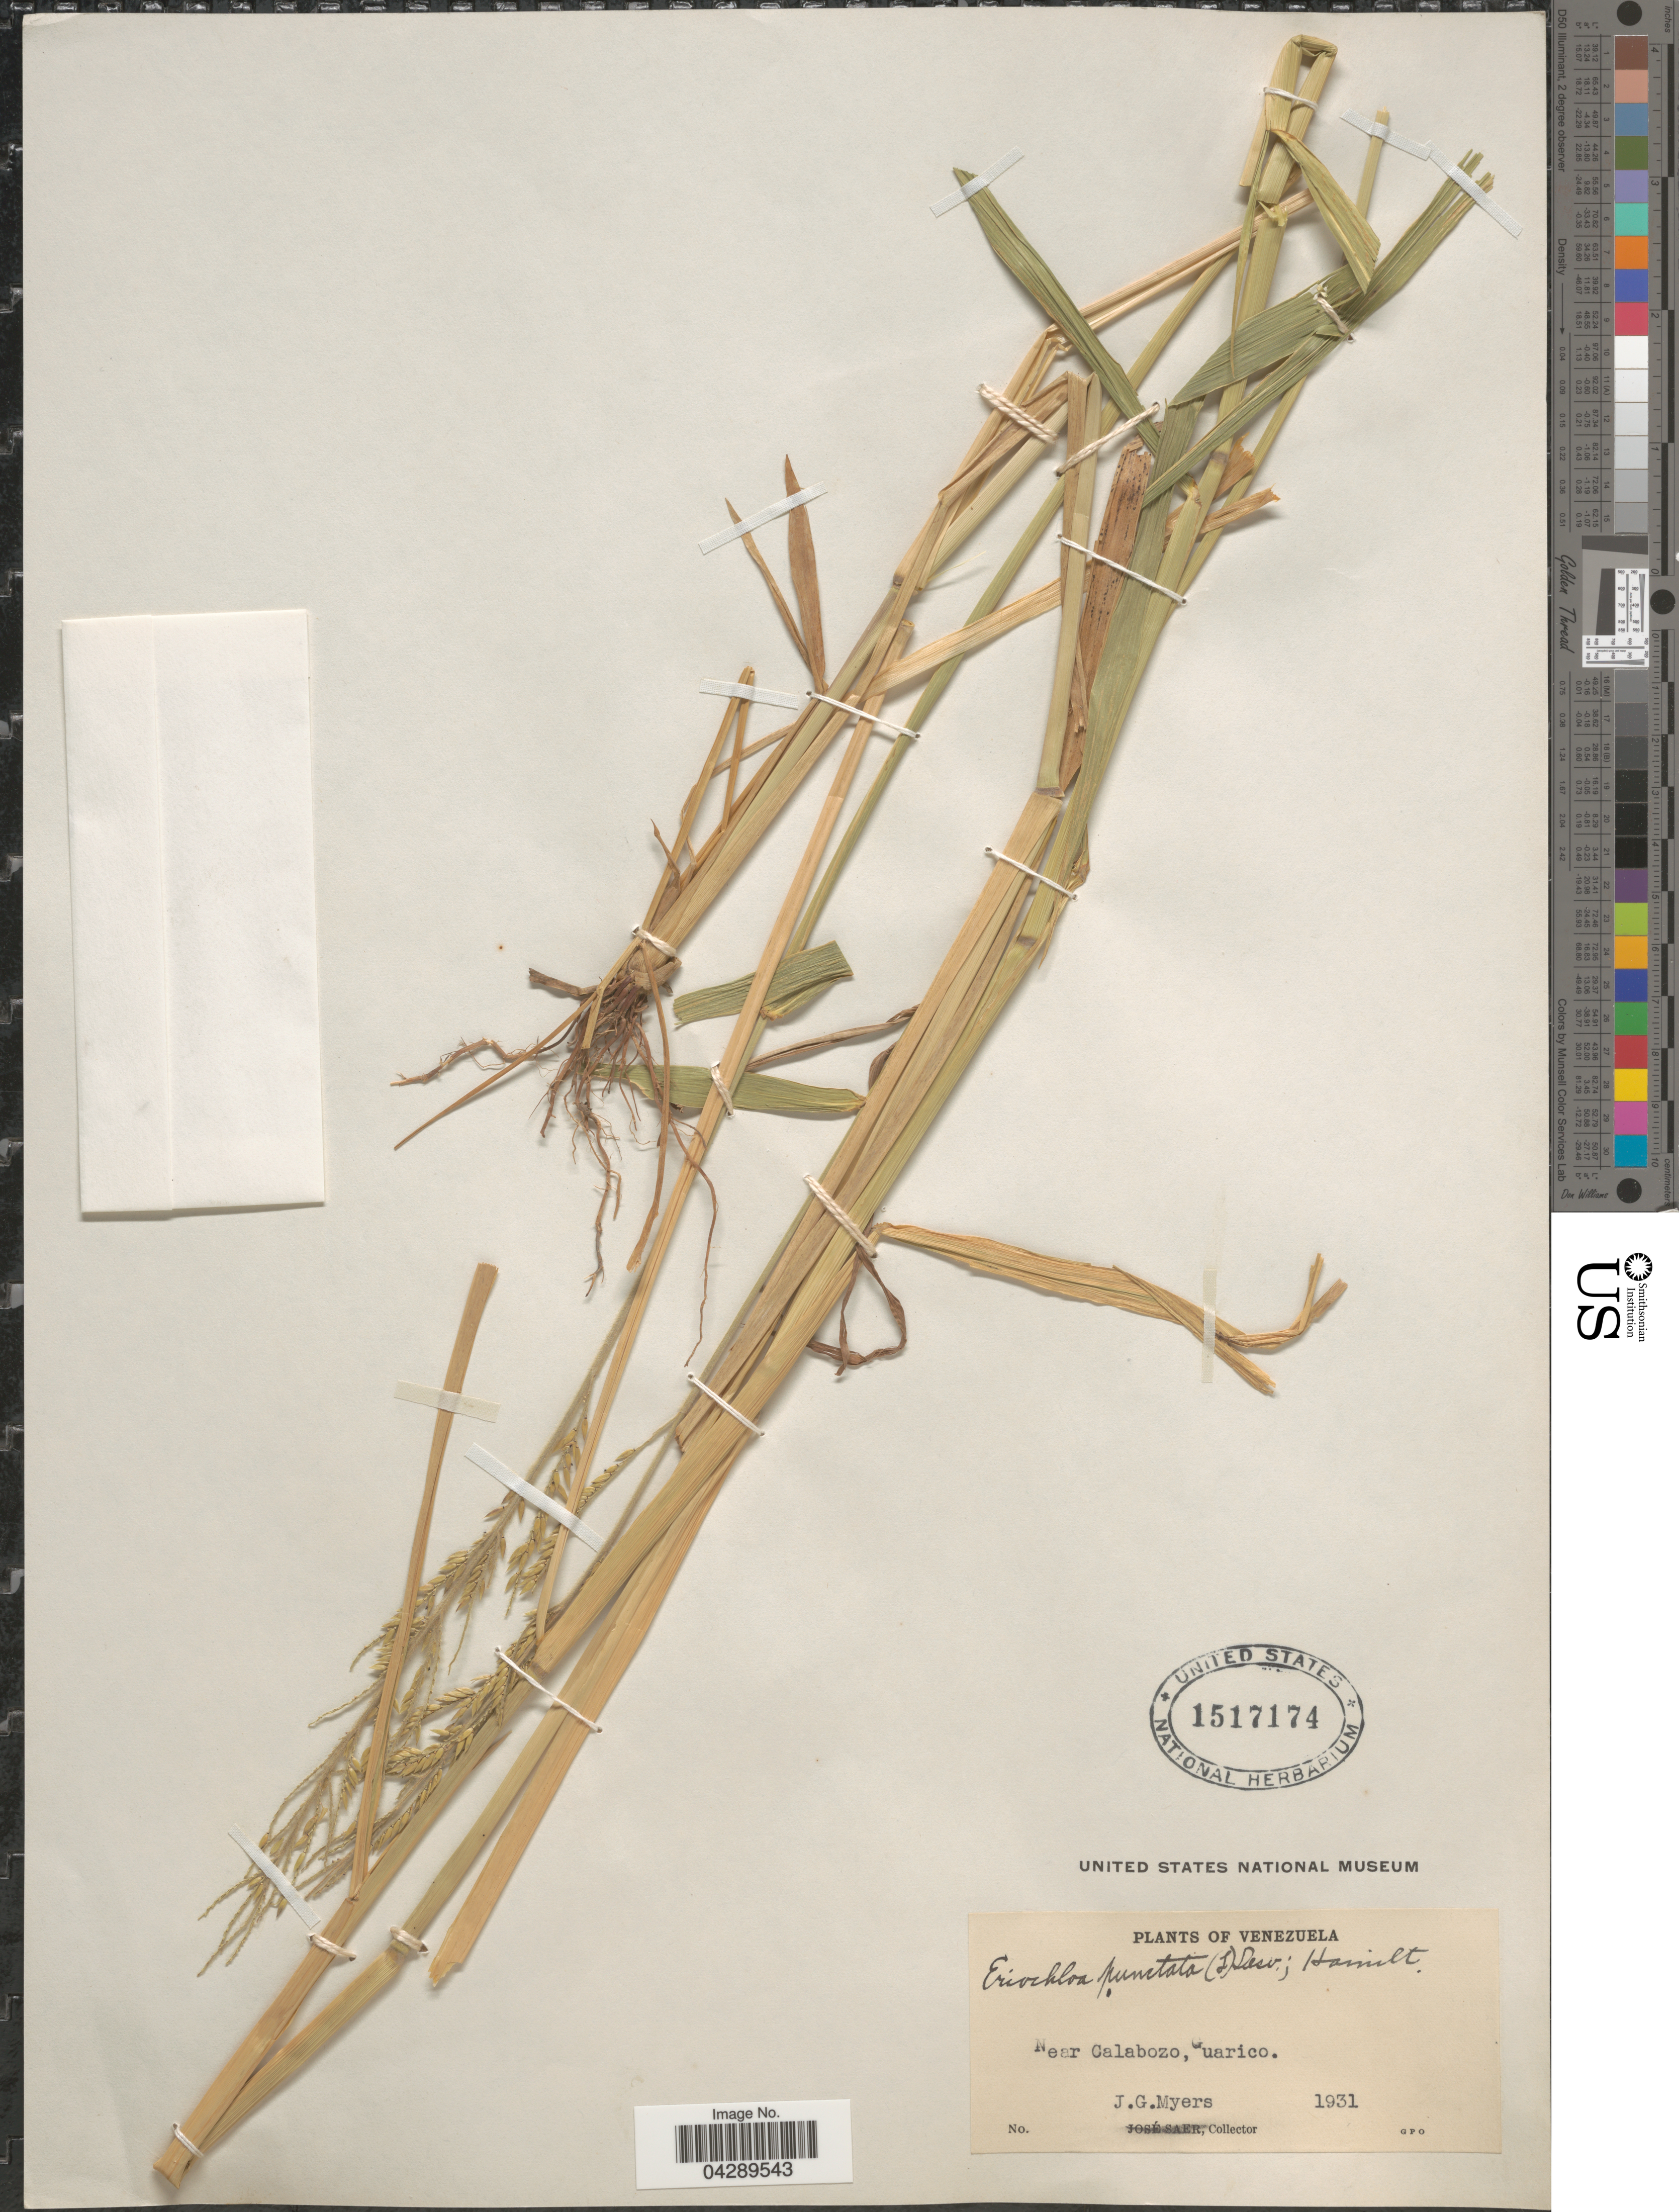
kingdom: Plantae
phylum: Tracheophyta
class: Liliopsida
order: Poales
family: Poaceae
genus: Eriochloa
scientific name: Eriochloa punctata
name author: (L.) Desv. ex Ham.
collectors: J. Myers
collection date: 1931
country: Venezuela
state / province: Guarico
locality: Near Calabozo.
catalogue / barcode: US 1517174